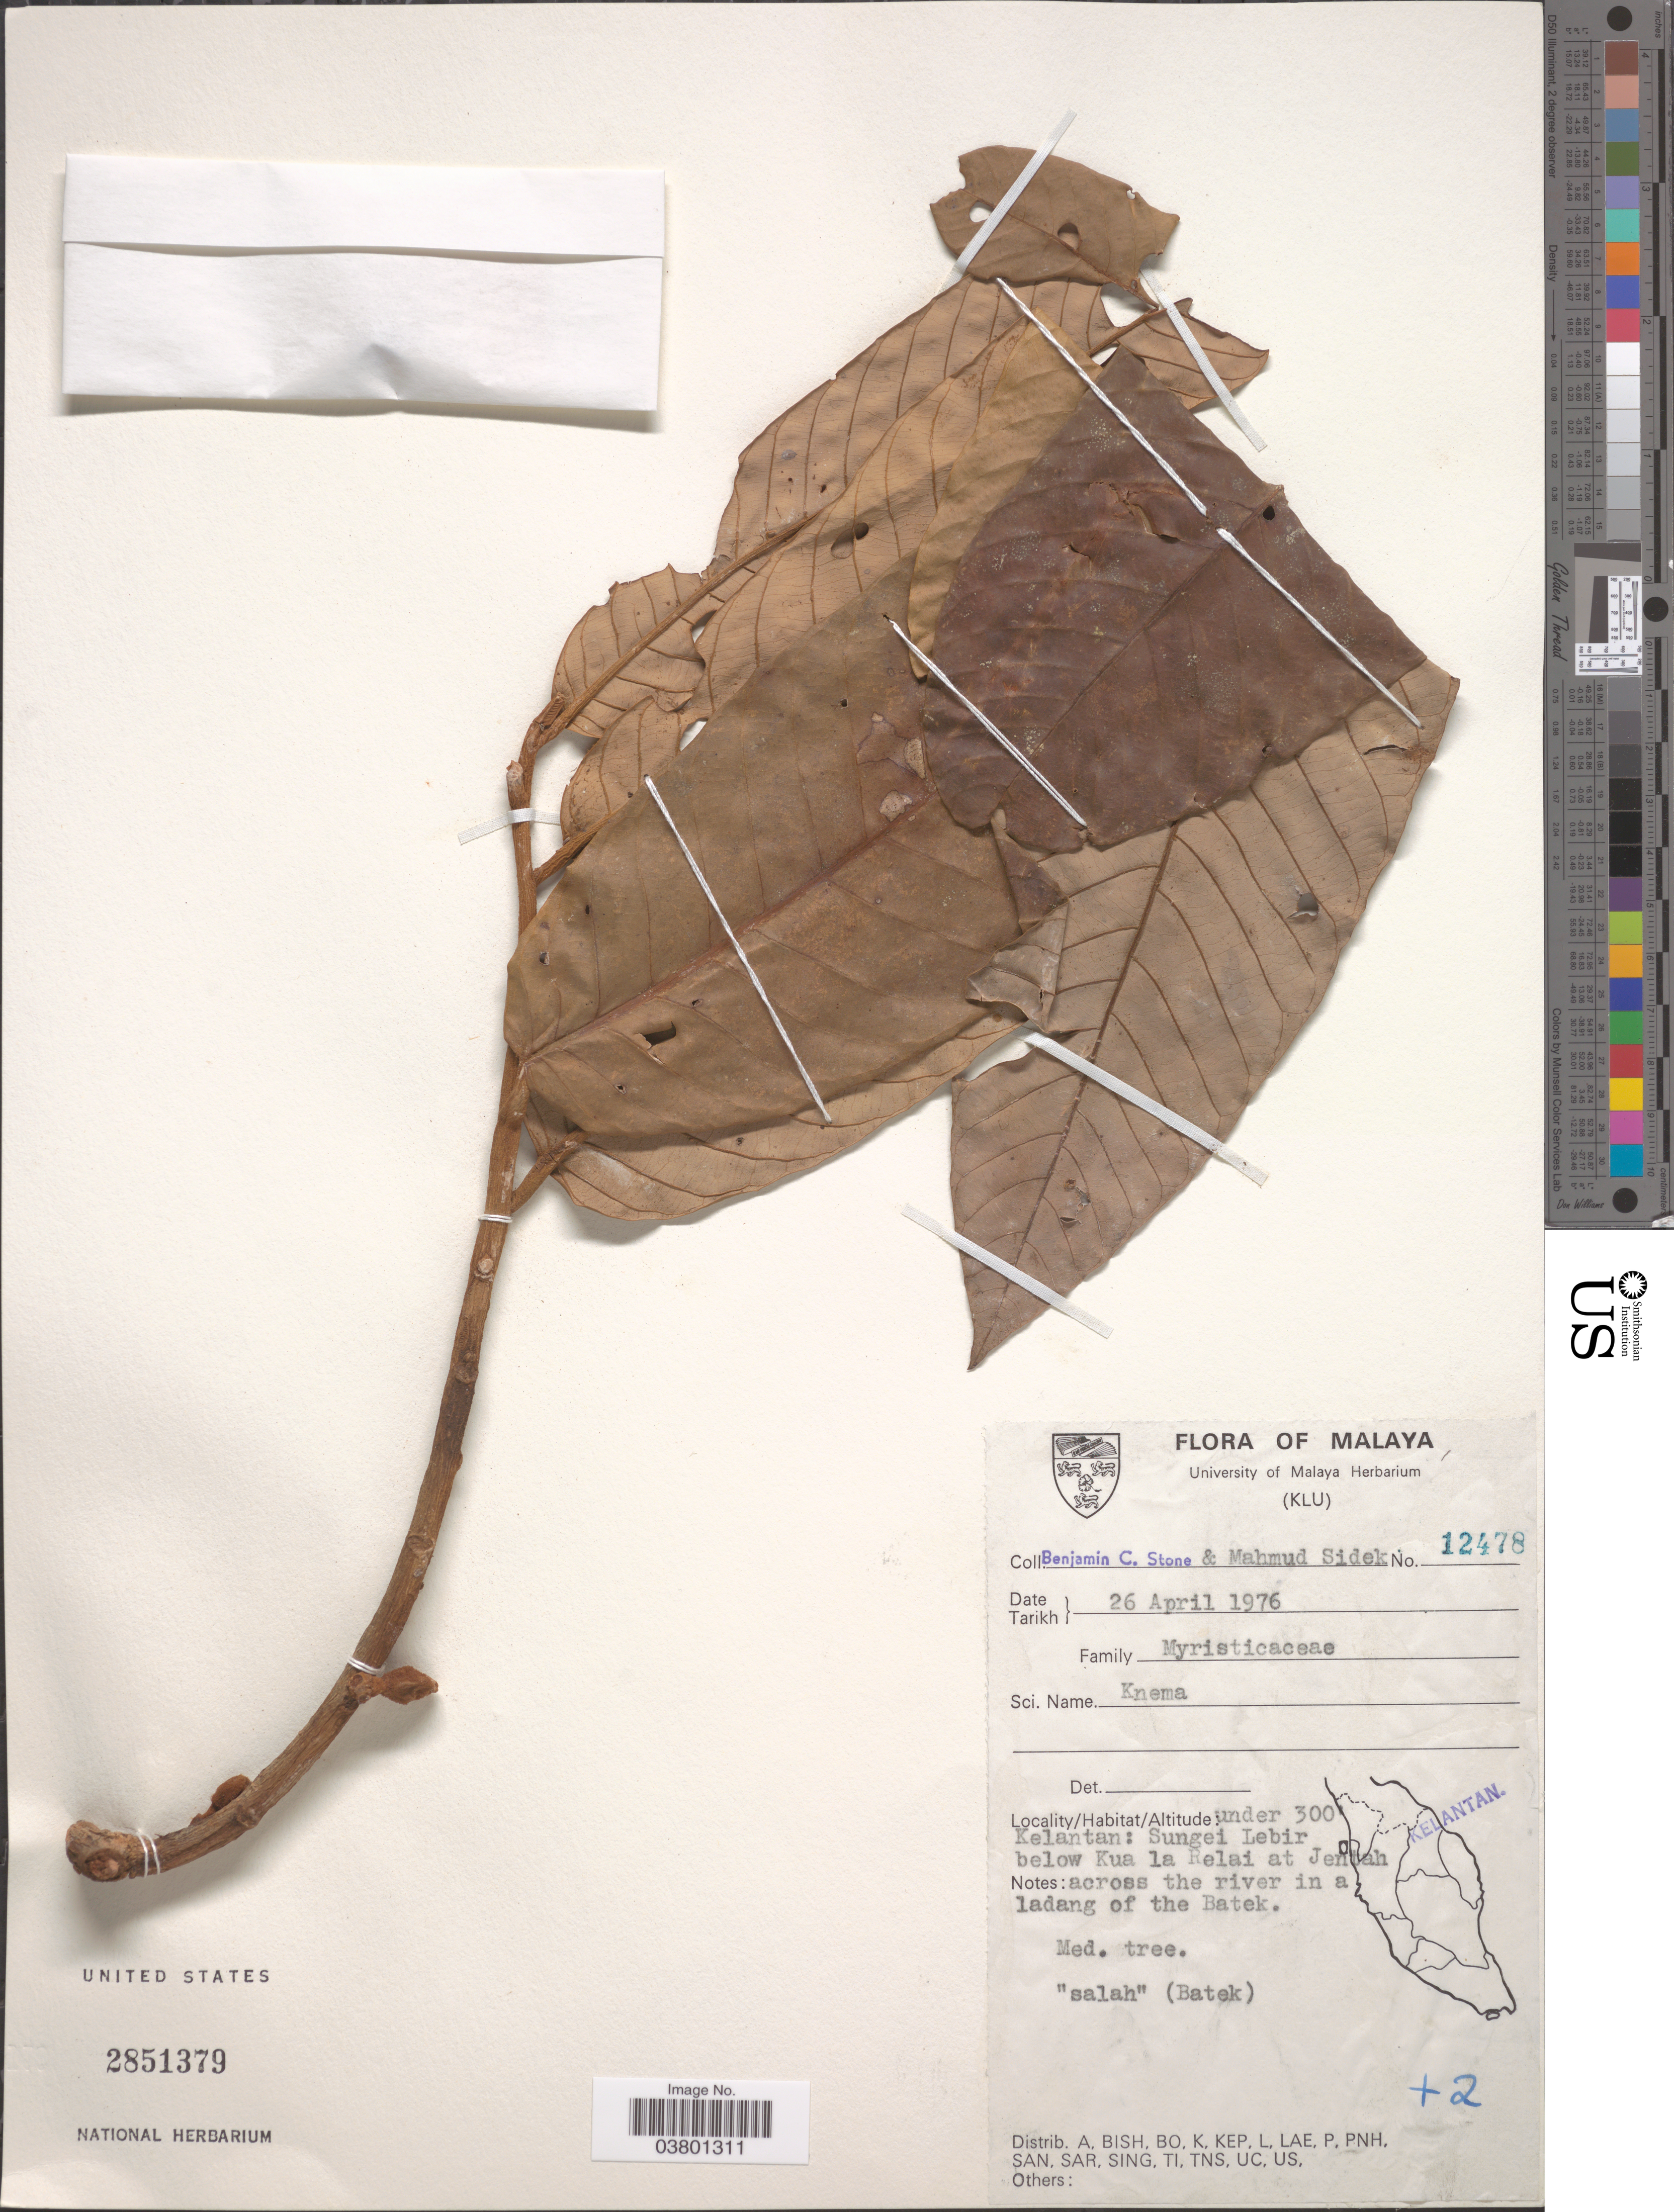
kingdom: Plantae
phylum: Tracheophyta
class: Magnoliopsida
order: Magnoliales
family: Myristicaceae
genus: Knema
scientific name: Knema sp.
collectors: B. C. Stone & M. Sidek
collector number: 12478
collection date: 1976-04-26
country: Malaysia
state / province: Kelantan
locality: Malaya. Sungei Lebir below Kua la Relai at Jentah. Across the river in a ladang of the Batek.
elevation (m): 91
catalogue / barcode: US 2851379